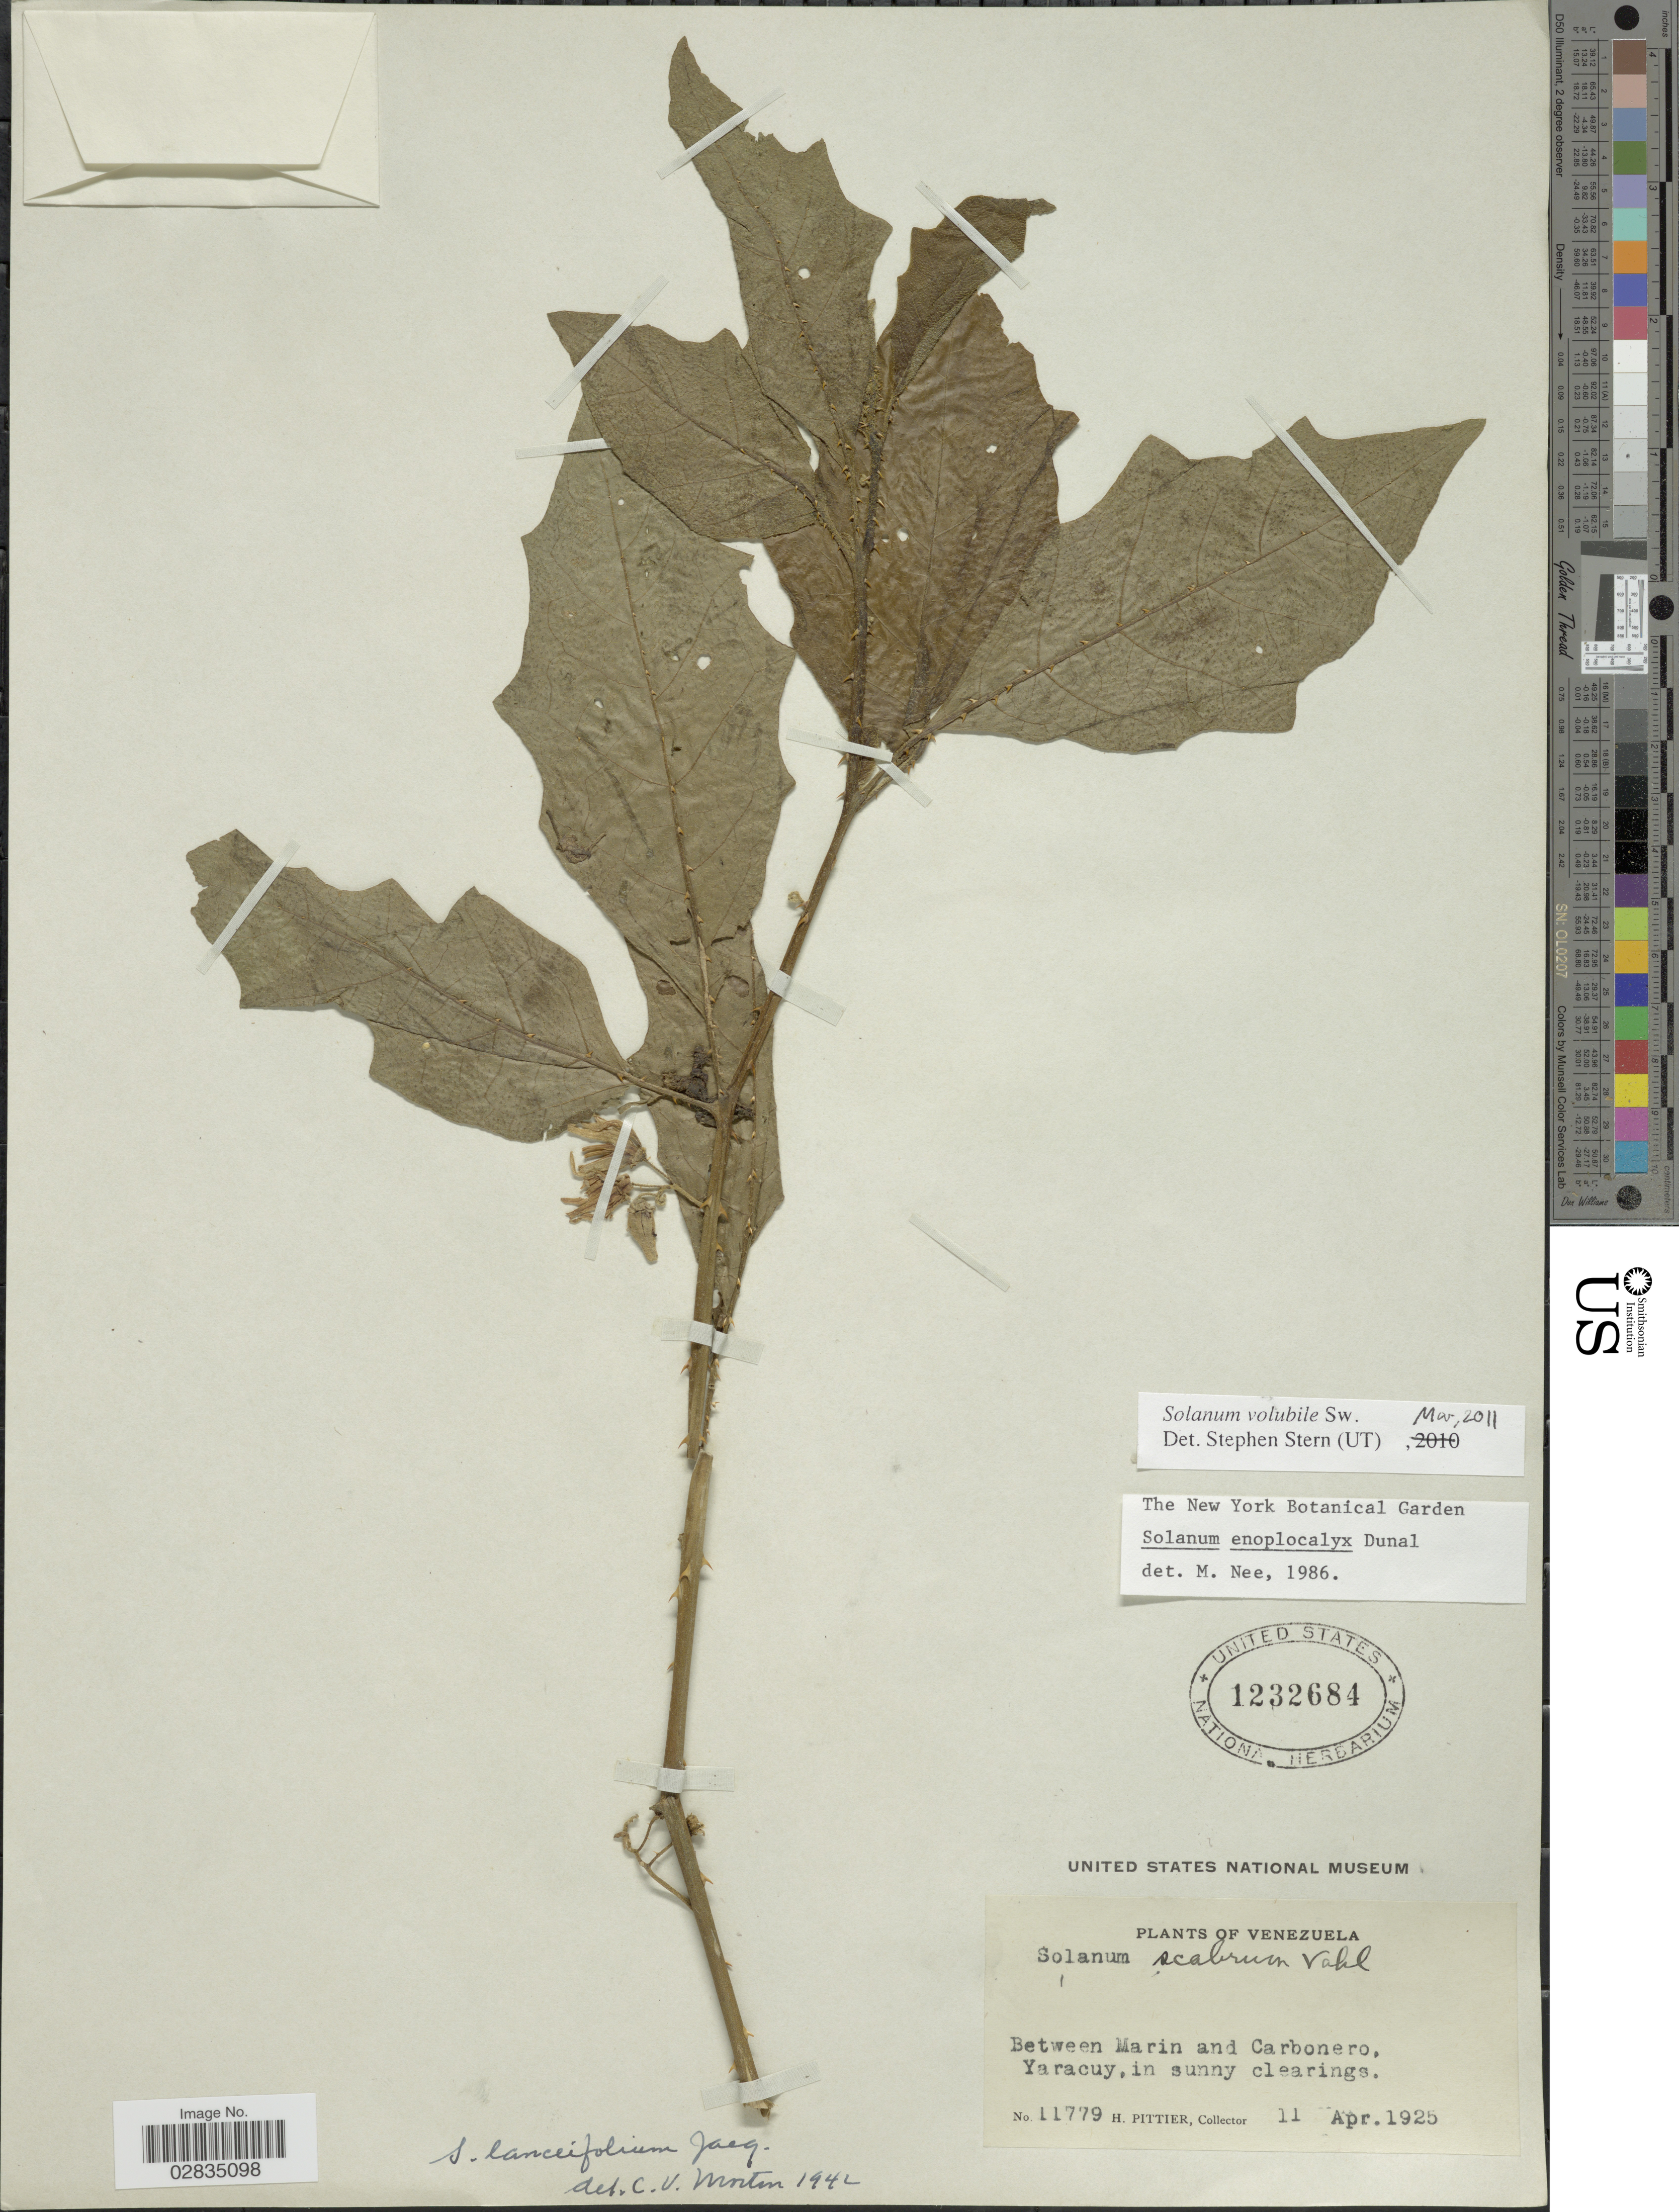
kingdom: Plantae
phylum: Tracheophyta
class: Magnoliopsida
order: Solanales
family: Solanaceae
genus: Solanum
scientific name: Solanum volubile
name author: Sw.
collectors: H. F. Pittier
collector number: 11779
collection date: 1925-04-11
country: Venezuela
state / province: Yaracuy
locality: Between Marin and Carbonero.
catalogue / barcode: US 1232684